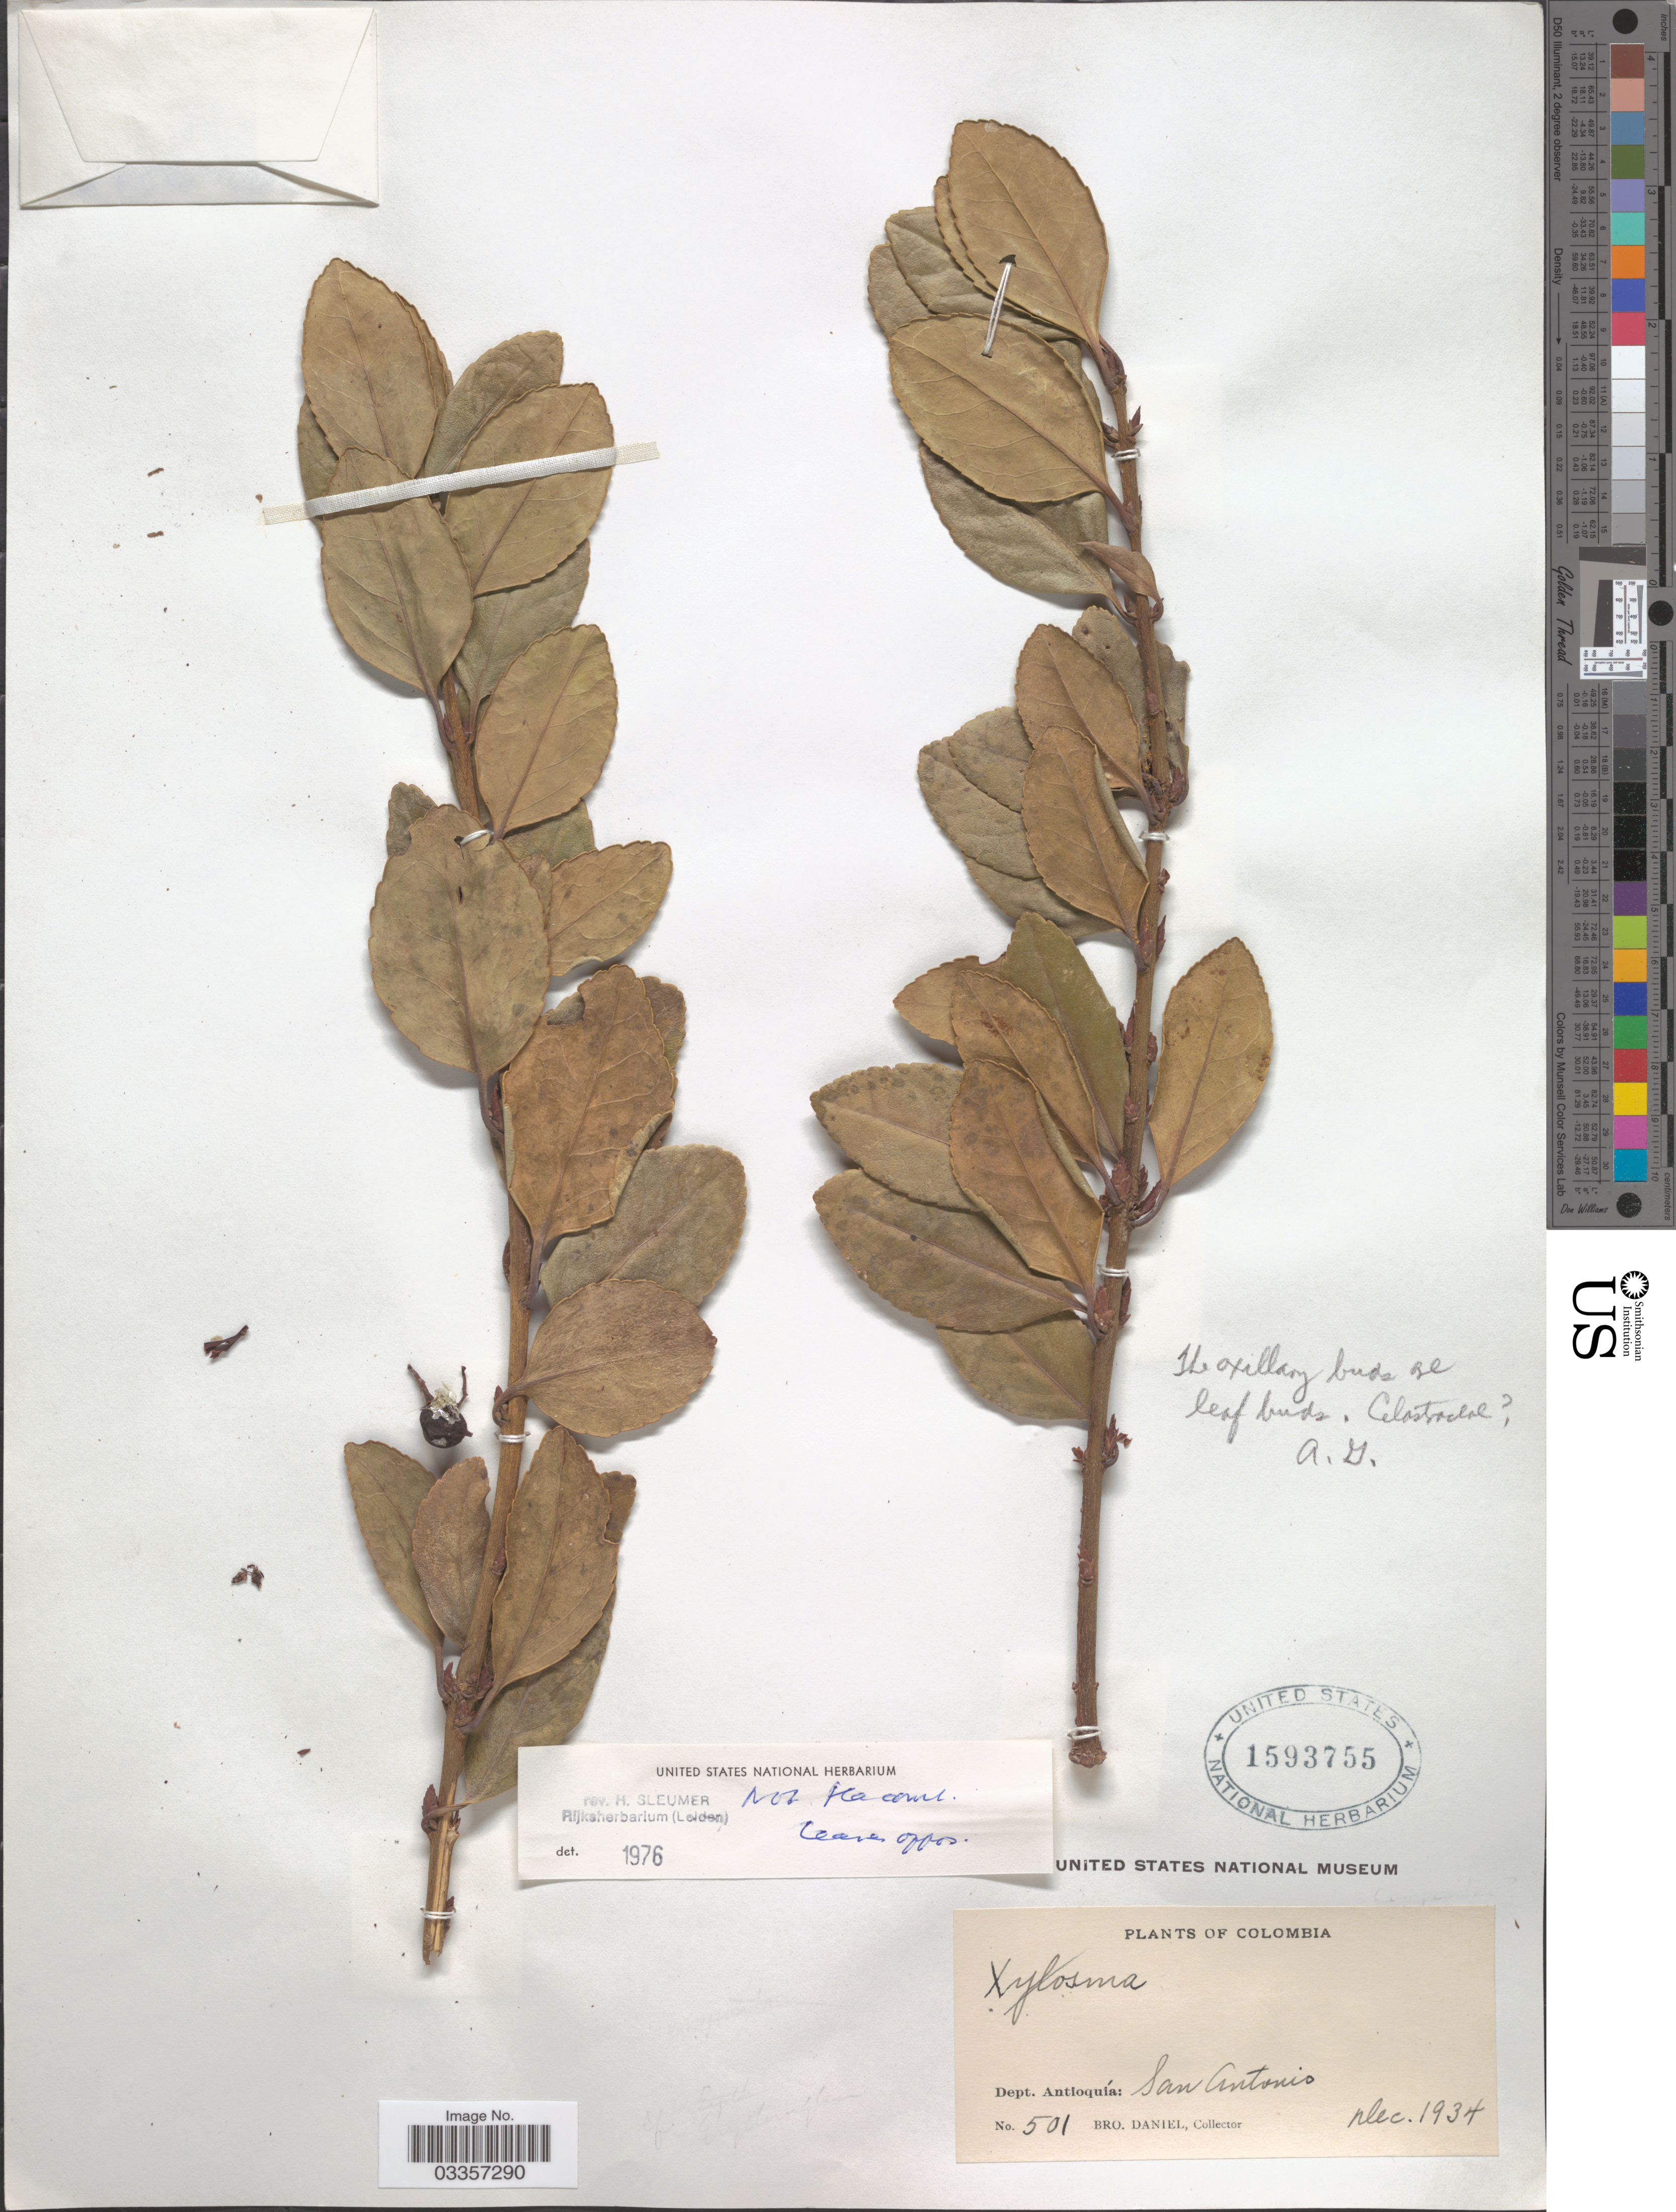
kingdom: Plantae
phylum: Tracheophyta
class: Magnoliopsida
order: Celastrales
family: Celastraceae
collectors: Bro. Daniel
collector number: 501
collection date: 1934-12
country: Colombia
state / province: Antioquia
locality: Dept. Antioquía: San Antonio.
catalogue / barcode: US 1593755